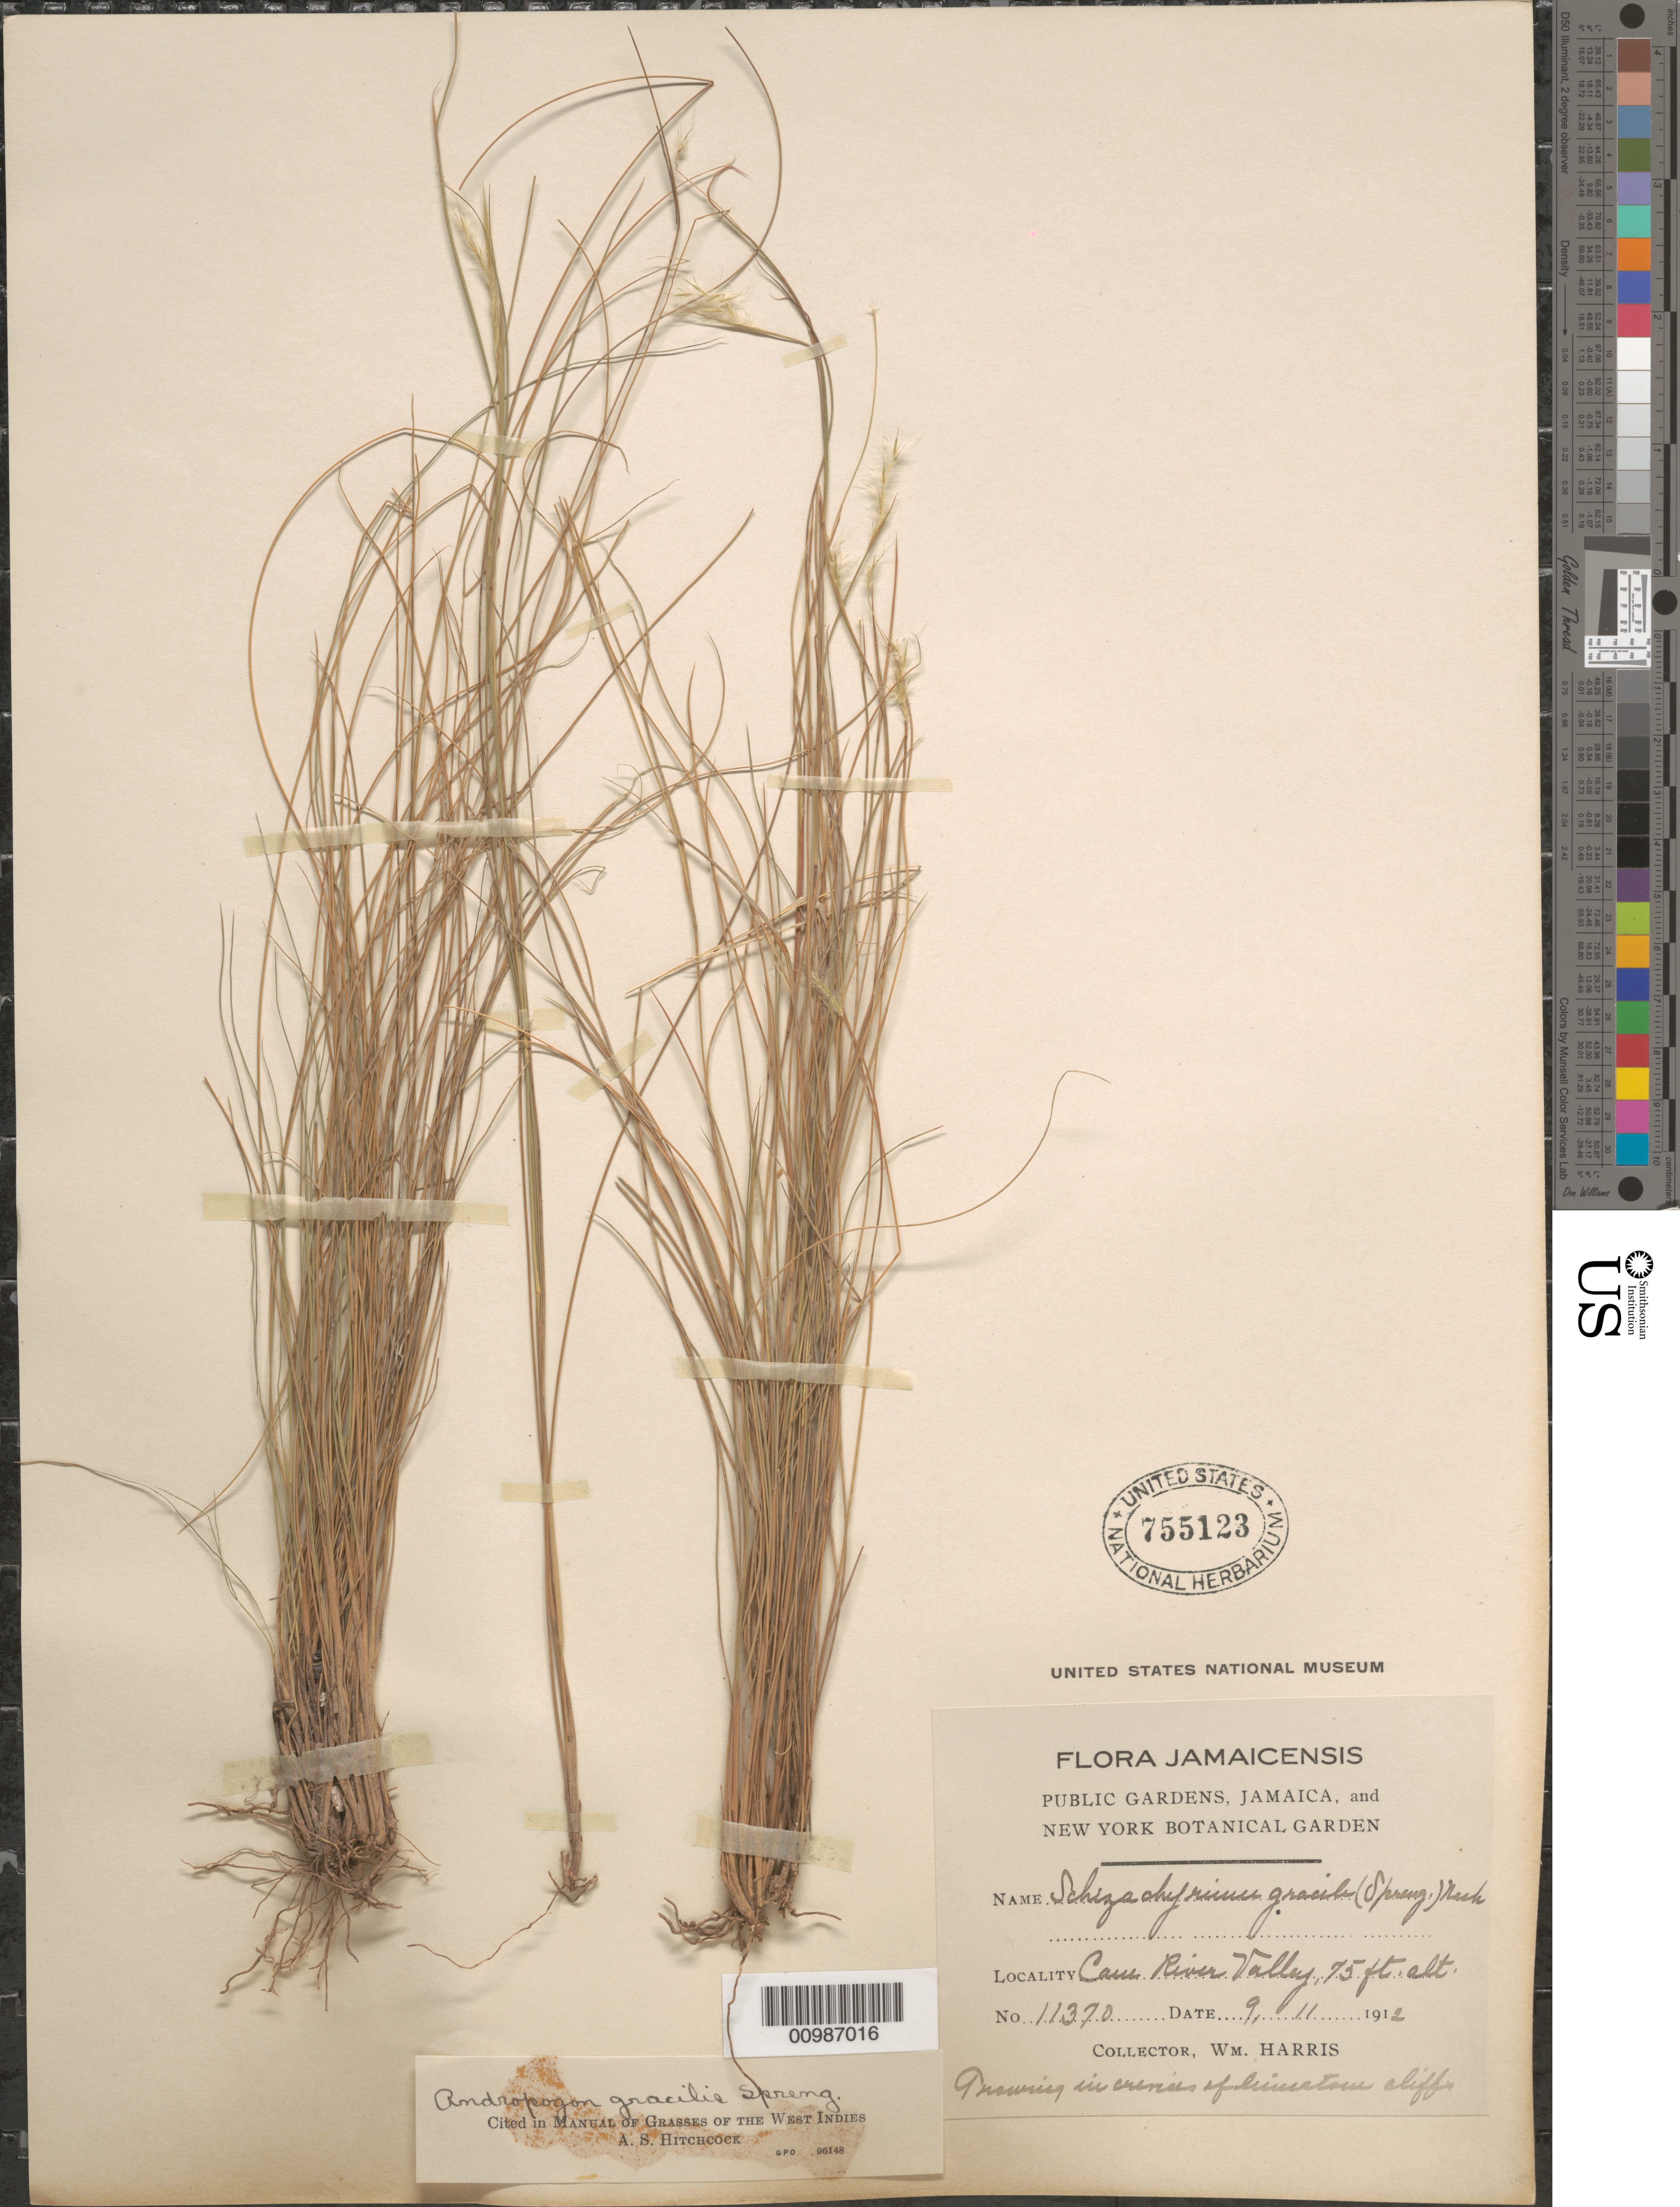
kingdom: Plantae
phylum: Tracheophyta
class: Liliopsida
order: Poales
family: Poaceae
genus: Andropogon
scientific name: Andropogon gracilis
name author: Spreng.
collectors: W. H. Harris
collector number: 11370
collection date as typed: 09 Nov 1912 or 11 Aug 1912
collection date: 1912-08-11 or 1912-11-09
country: Jamaica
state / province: Saint Andrew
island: Jamaica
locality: Cane River Valley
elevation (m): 23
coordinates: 0 N, 0 E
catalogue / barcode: US 755123